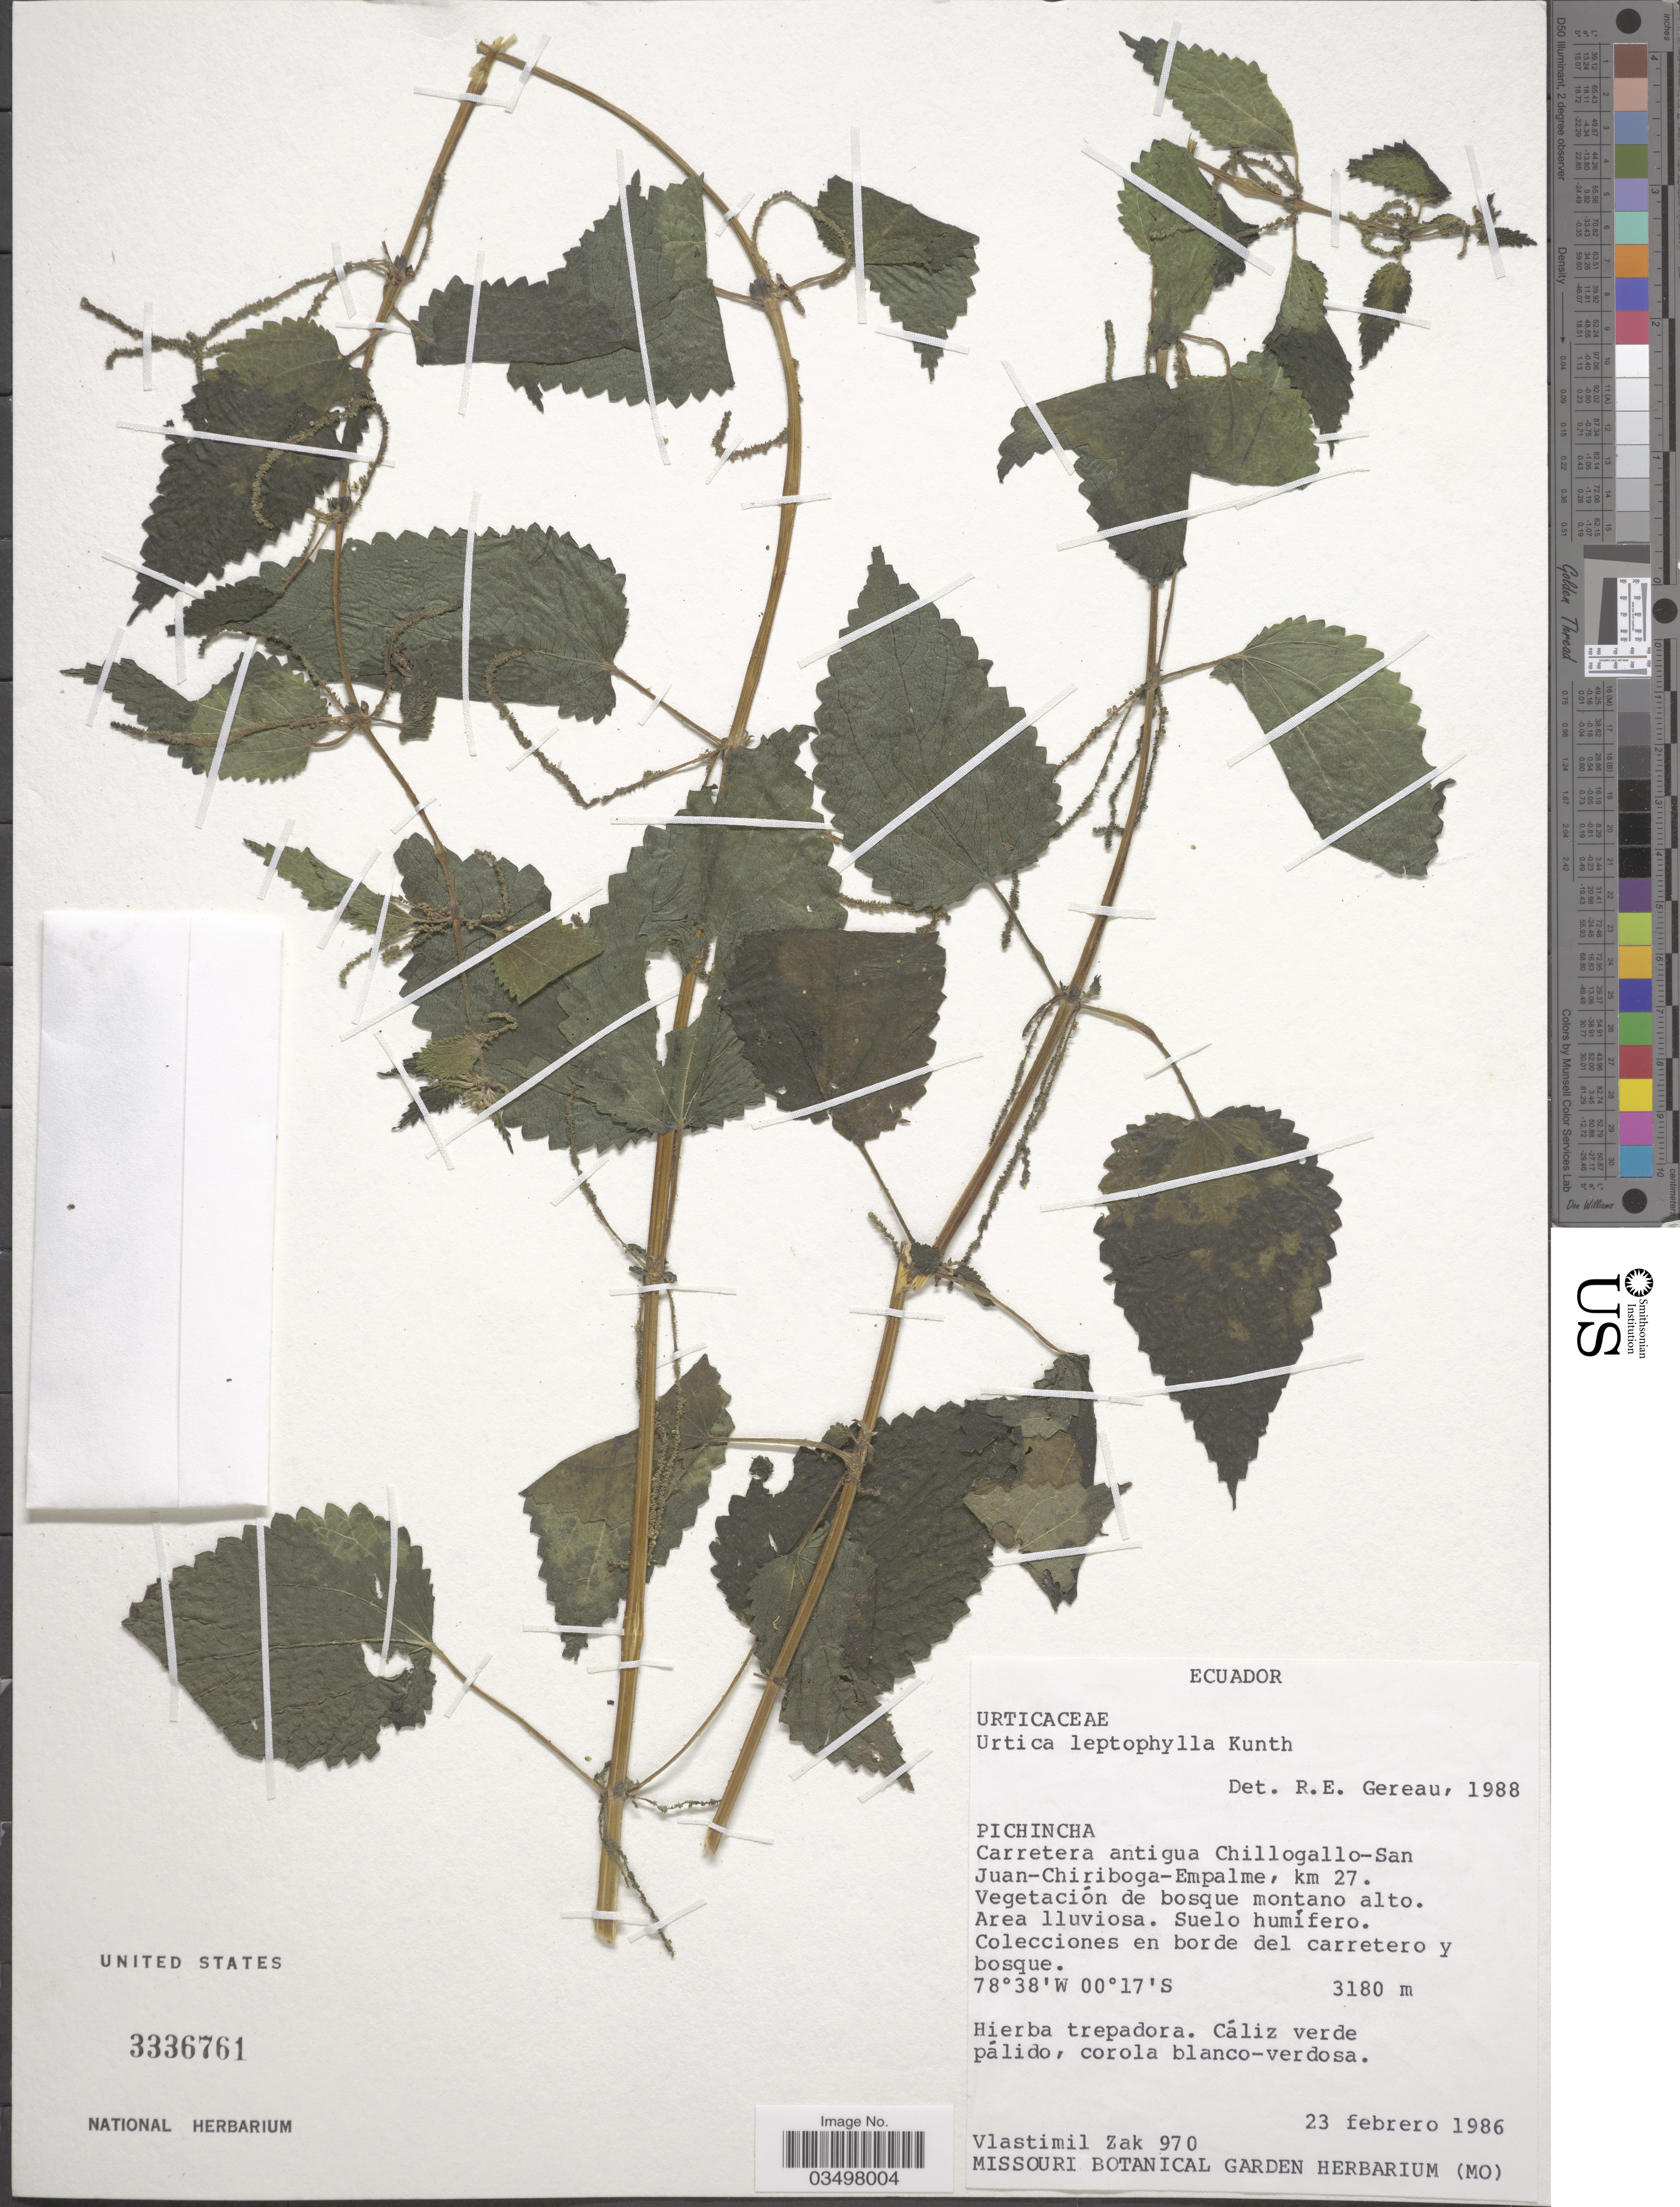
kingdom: Plantae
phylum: Tracheophyta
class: Magnoliopsida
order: Rosales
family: Urticaceae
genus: Urtica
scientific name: Urtica leptophylla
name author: Kunth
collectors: V. Zak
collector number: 970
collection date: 1986-02-23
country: Ecuador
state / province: Pichincha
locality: Carretera antigua Chillogallo-San Juan-Chiriboga-Empalme, km 27.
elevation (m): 3180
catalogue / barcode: US 3336761